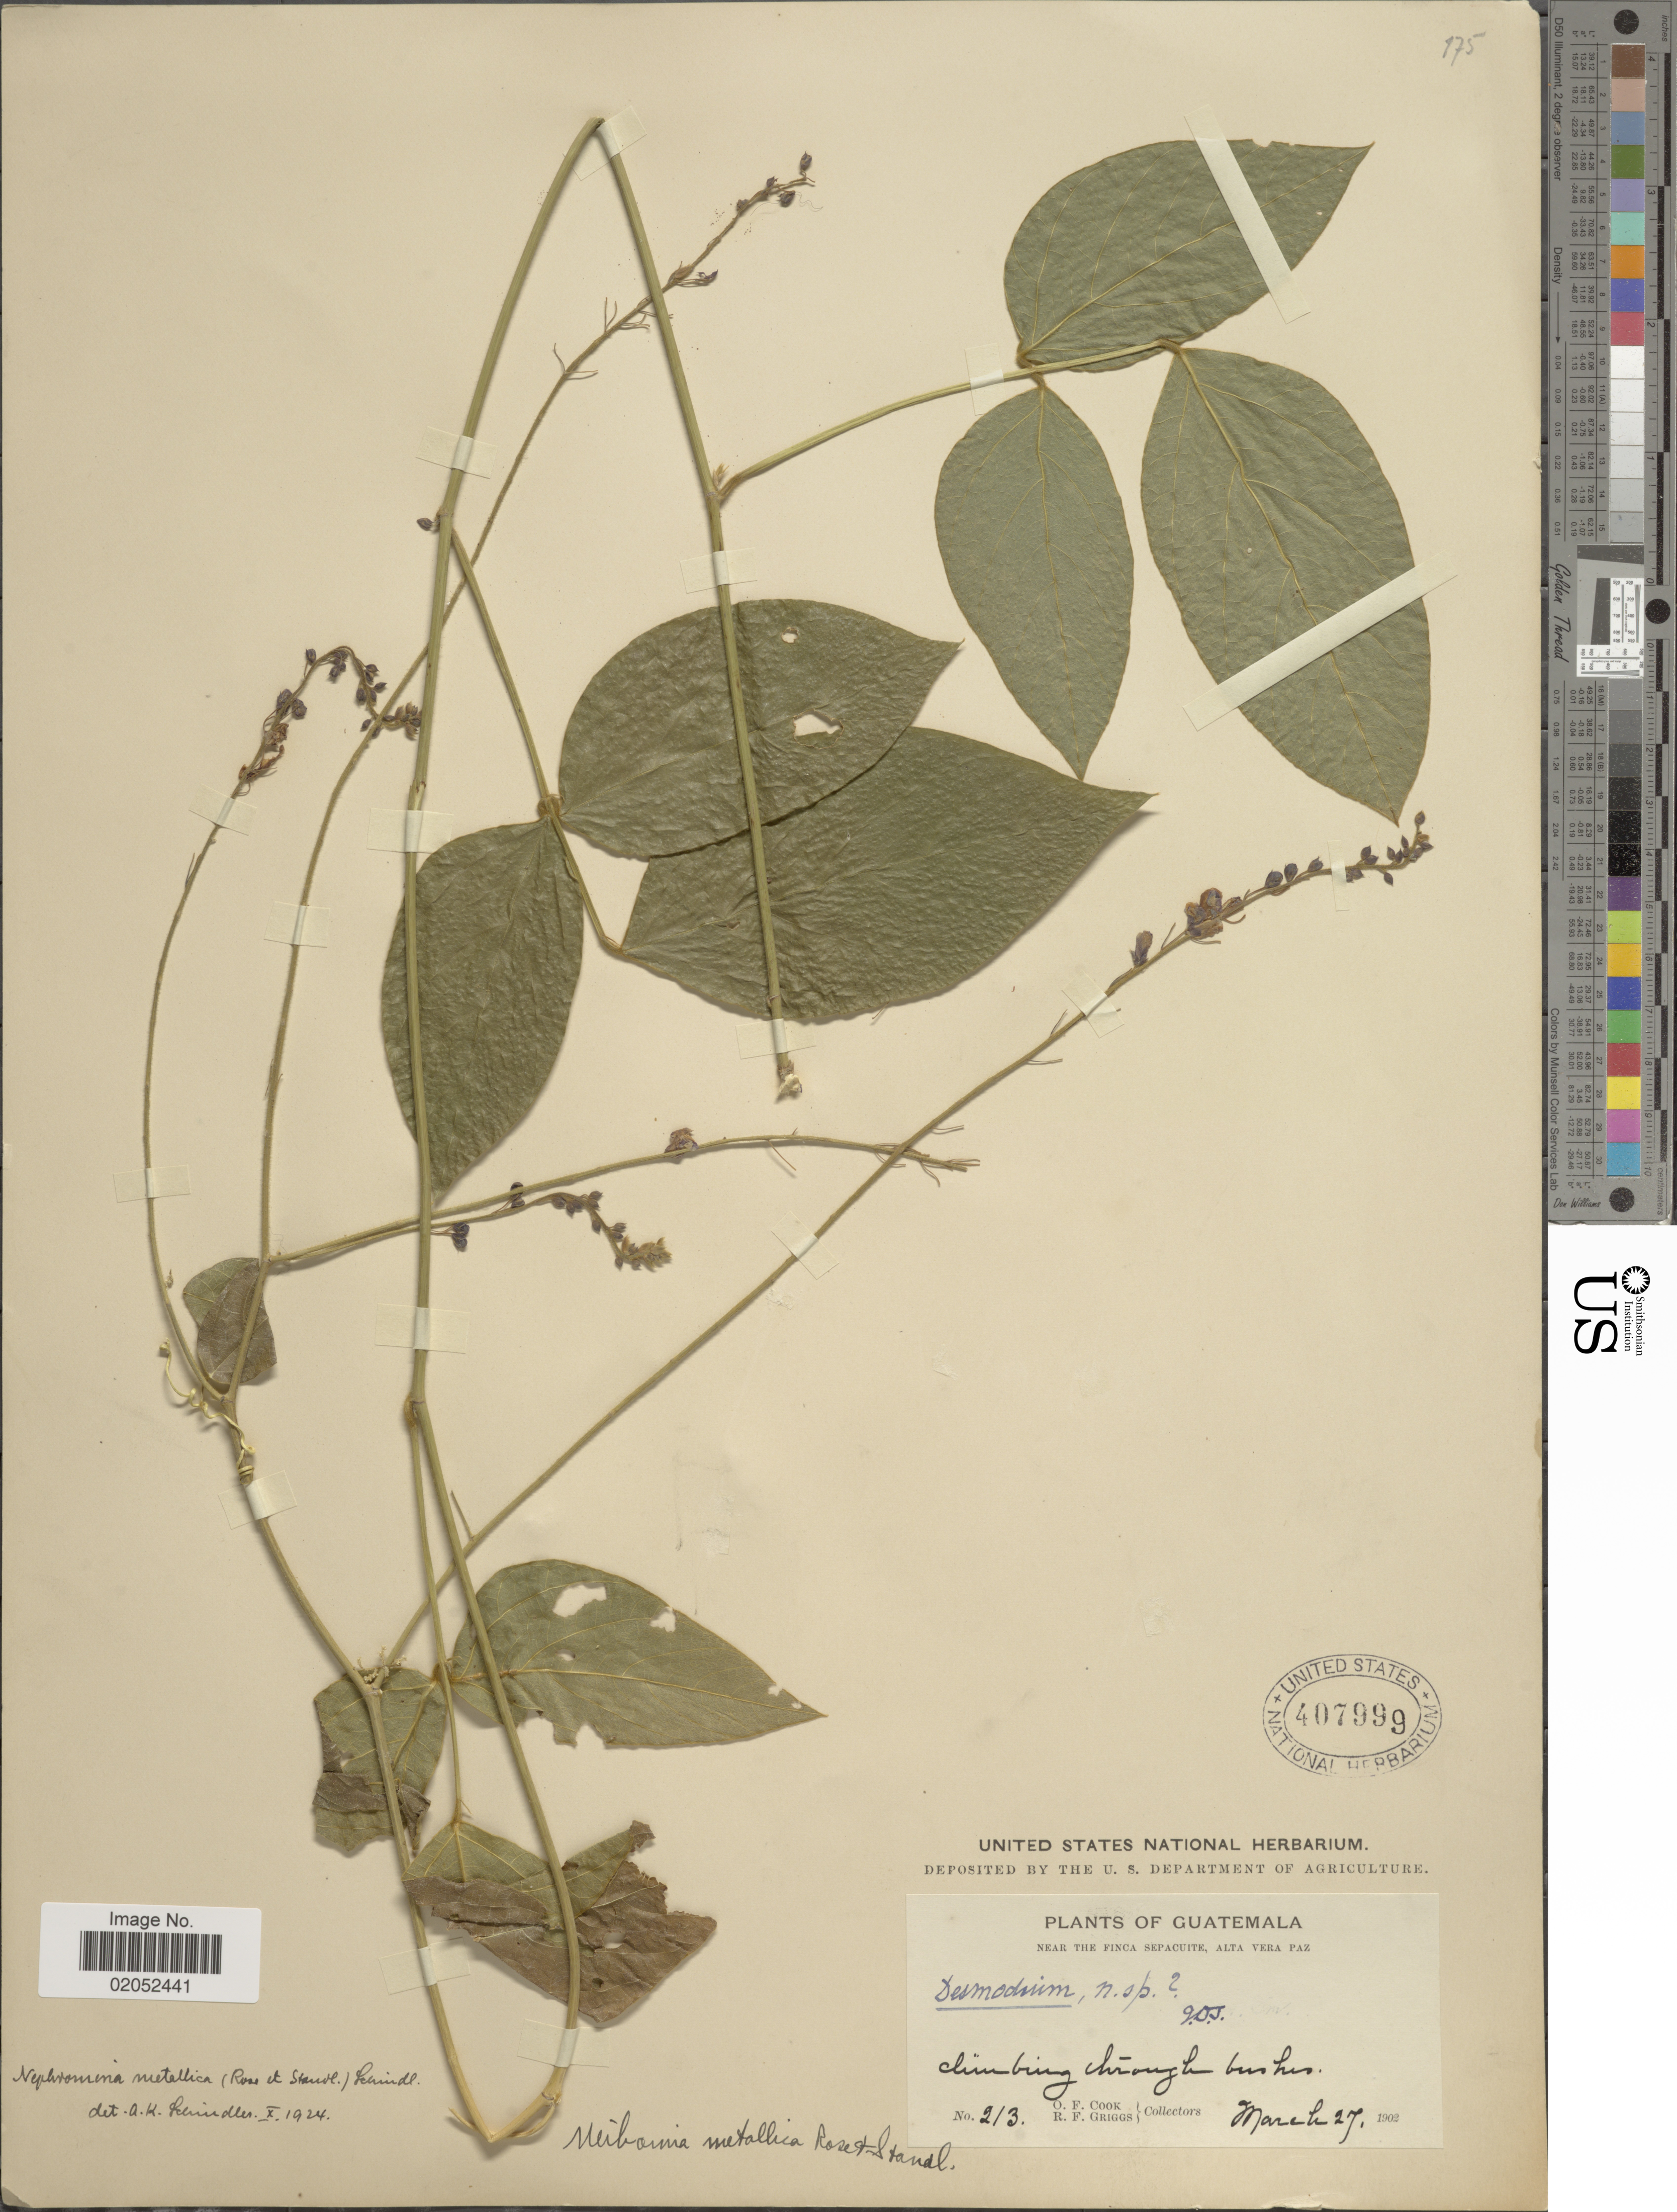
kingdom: Plantae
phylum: Tracheophyta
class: Magnoliopsida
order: Fabales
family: Fabaceae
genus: Desmodium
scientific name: Desmodium sp.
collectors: O. F. Cook & R. F. Griggs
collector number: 213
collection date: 1902-03-27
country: Mexico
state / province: Veracruz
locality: Finca Sepacuite, Alta Vera Paz.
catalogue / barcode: US 407999